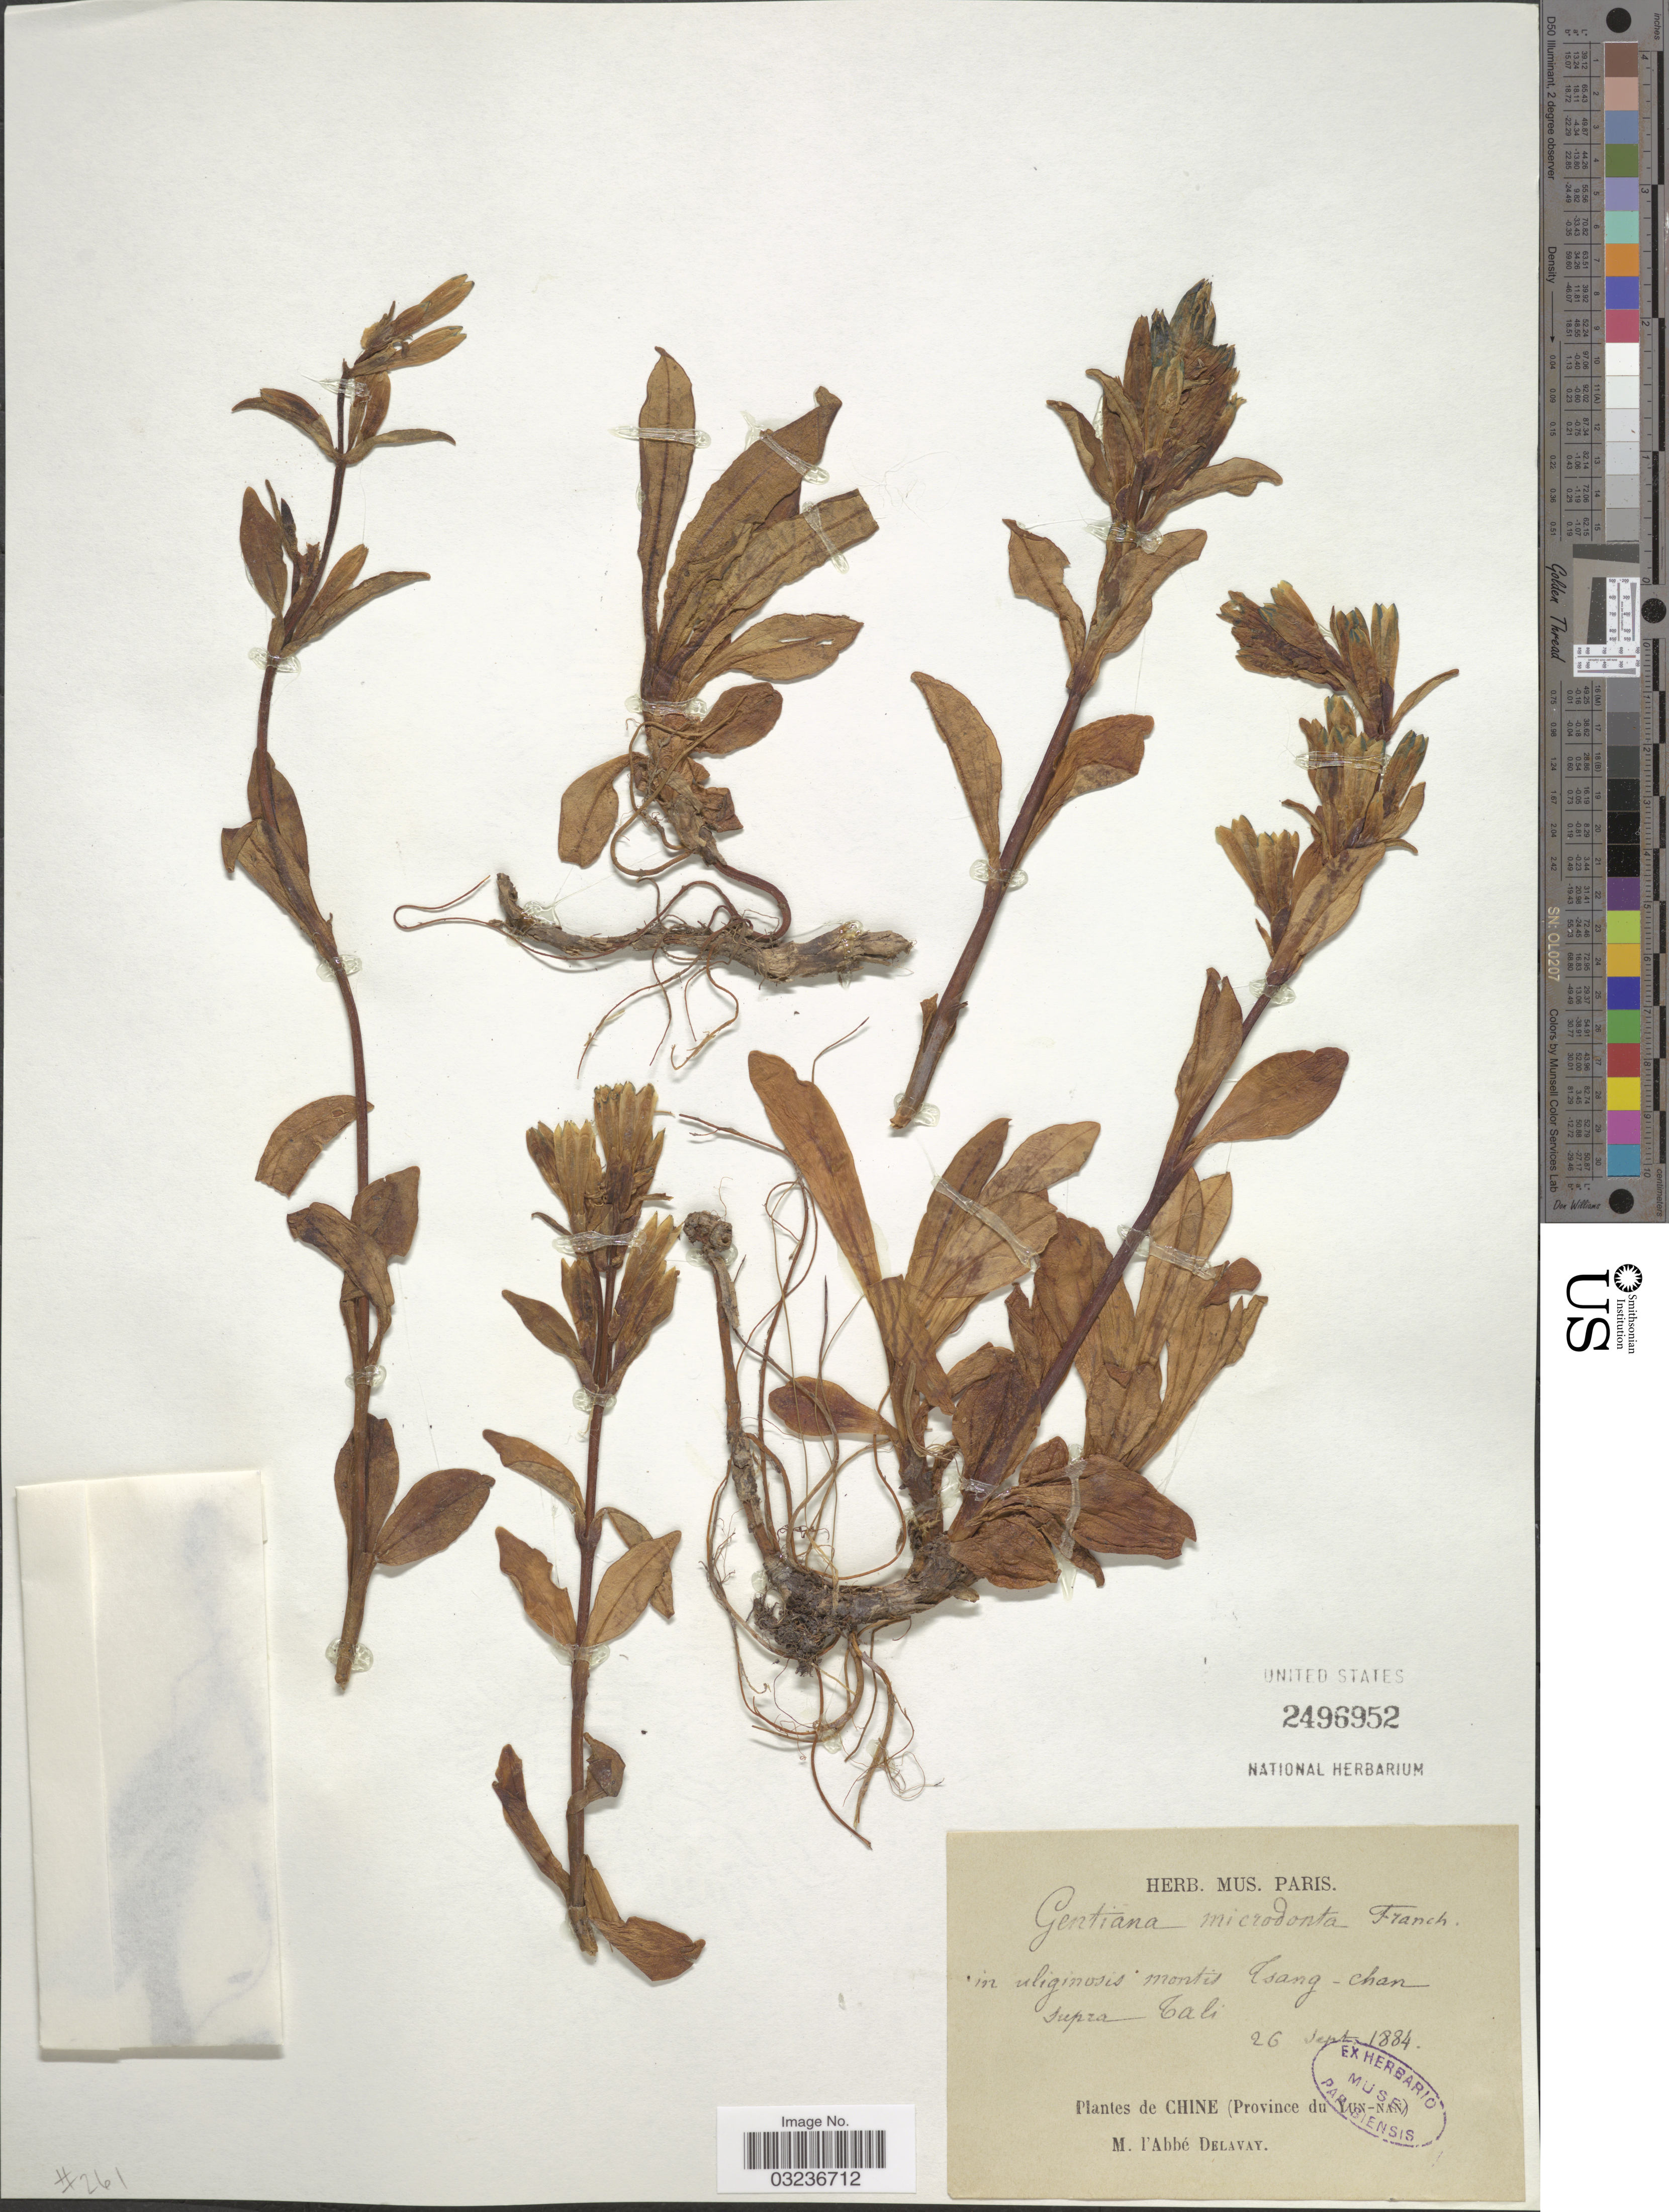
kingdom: Plantae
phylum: Tracheophyta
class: Magnoliopsida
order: Gentianales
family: Gentianaceae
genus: Gentiana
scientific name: Gentiana microdonta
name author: Franch. ex Hemsl.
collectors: P. Delavay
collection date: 1884-09-26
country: China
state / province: Yunnan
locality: In uliginosis montis Tsang-chan supra Cali, (Province du Yun-nan).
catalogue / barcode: US 2496952